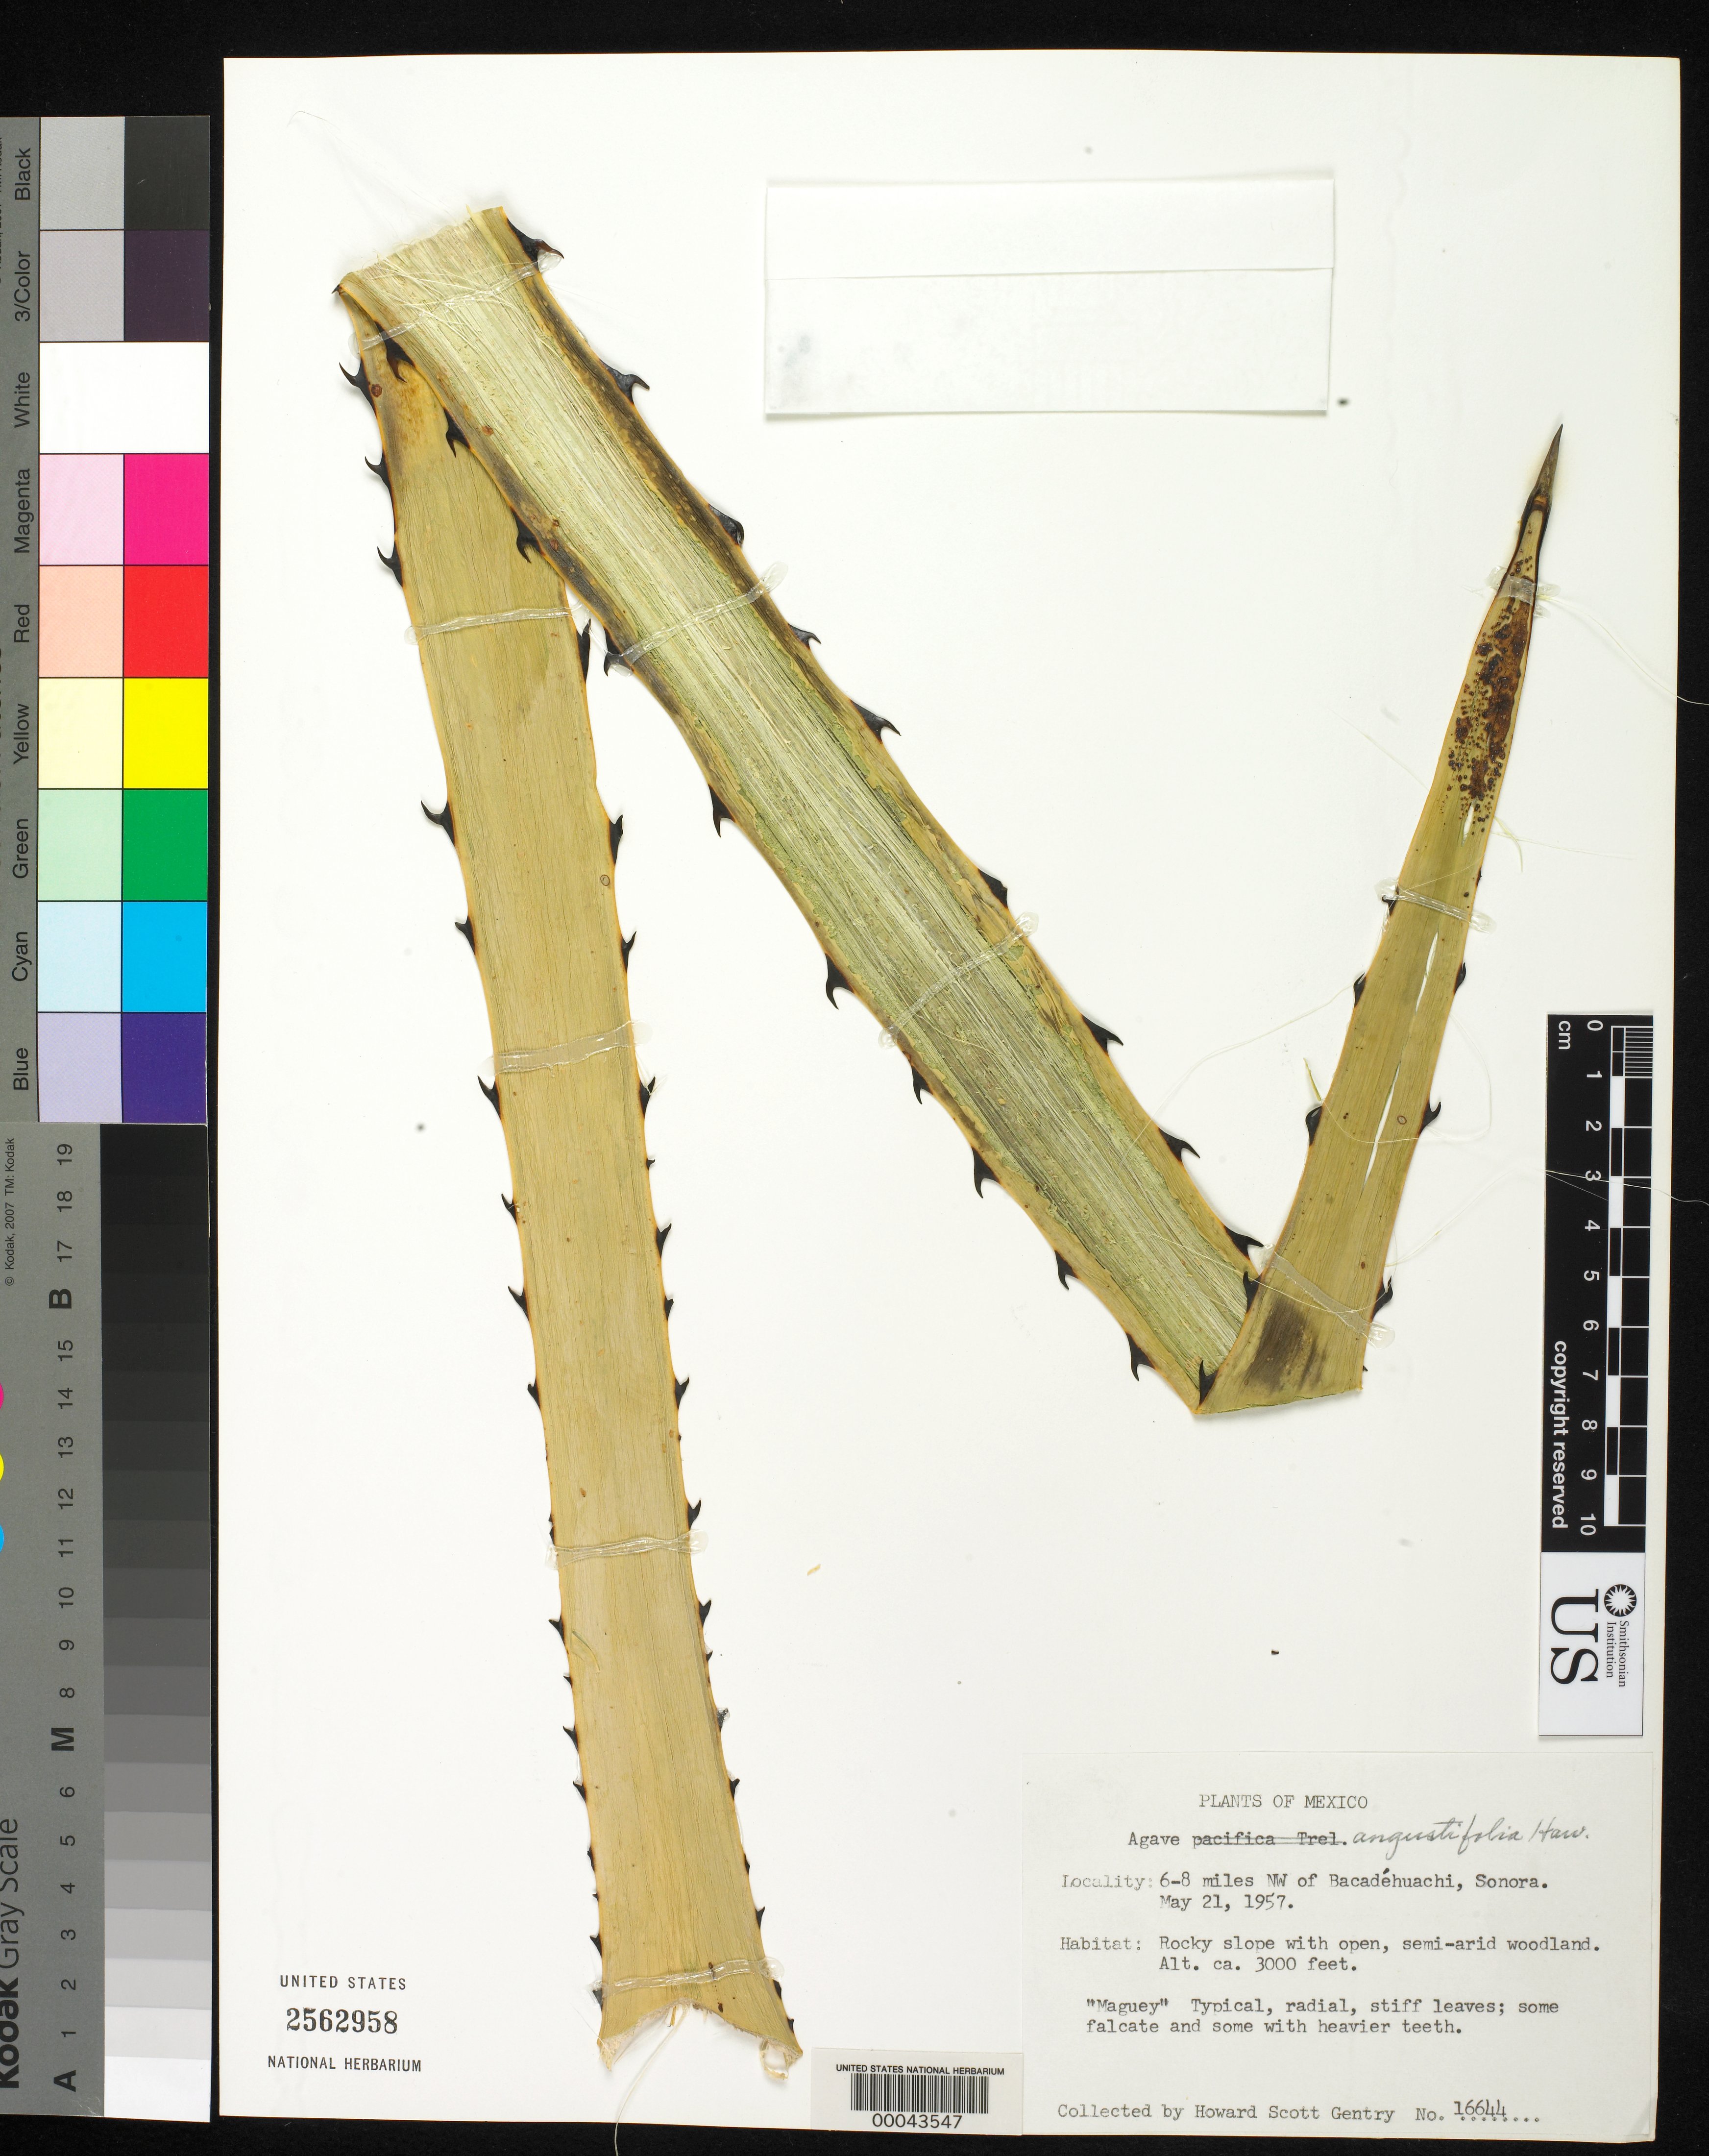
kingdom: Plantae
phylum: Tracheophyta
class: Liliopsida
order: Asparagales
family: Asparagaceae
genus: Agave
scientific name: Agave angustifolia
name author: Haw.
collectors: H. S. Gentry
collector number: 16644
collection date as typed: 21 May 1957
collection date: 1957-05-21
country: Mexico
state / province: Sonora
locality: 6-8 mi NW of Bacadehuachi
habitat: Rocky slope with open, semi-arid woodland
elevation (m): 914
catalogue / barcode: US 2562958